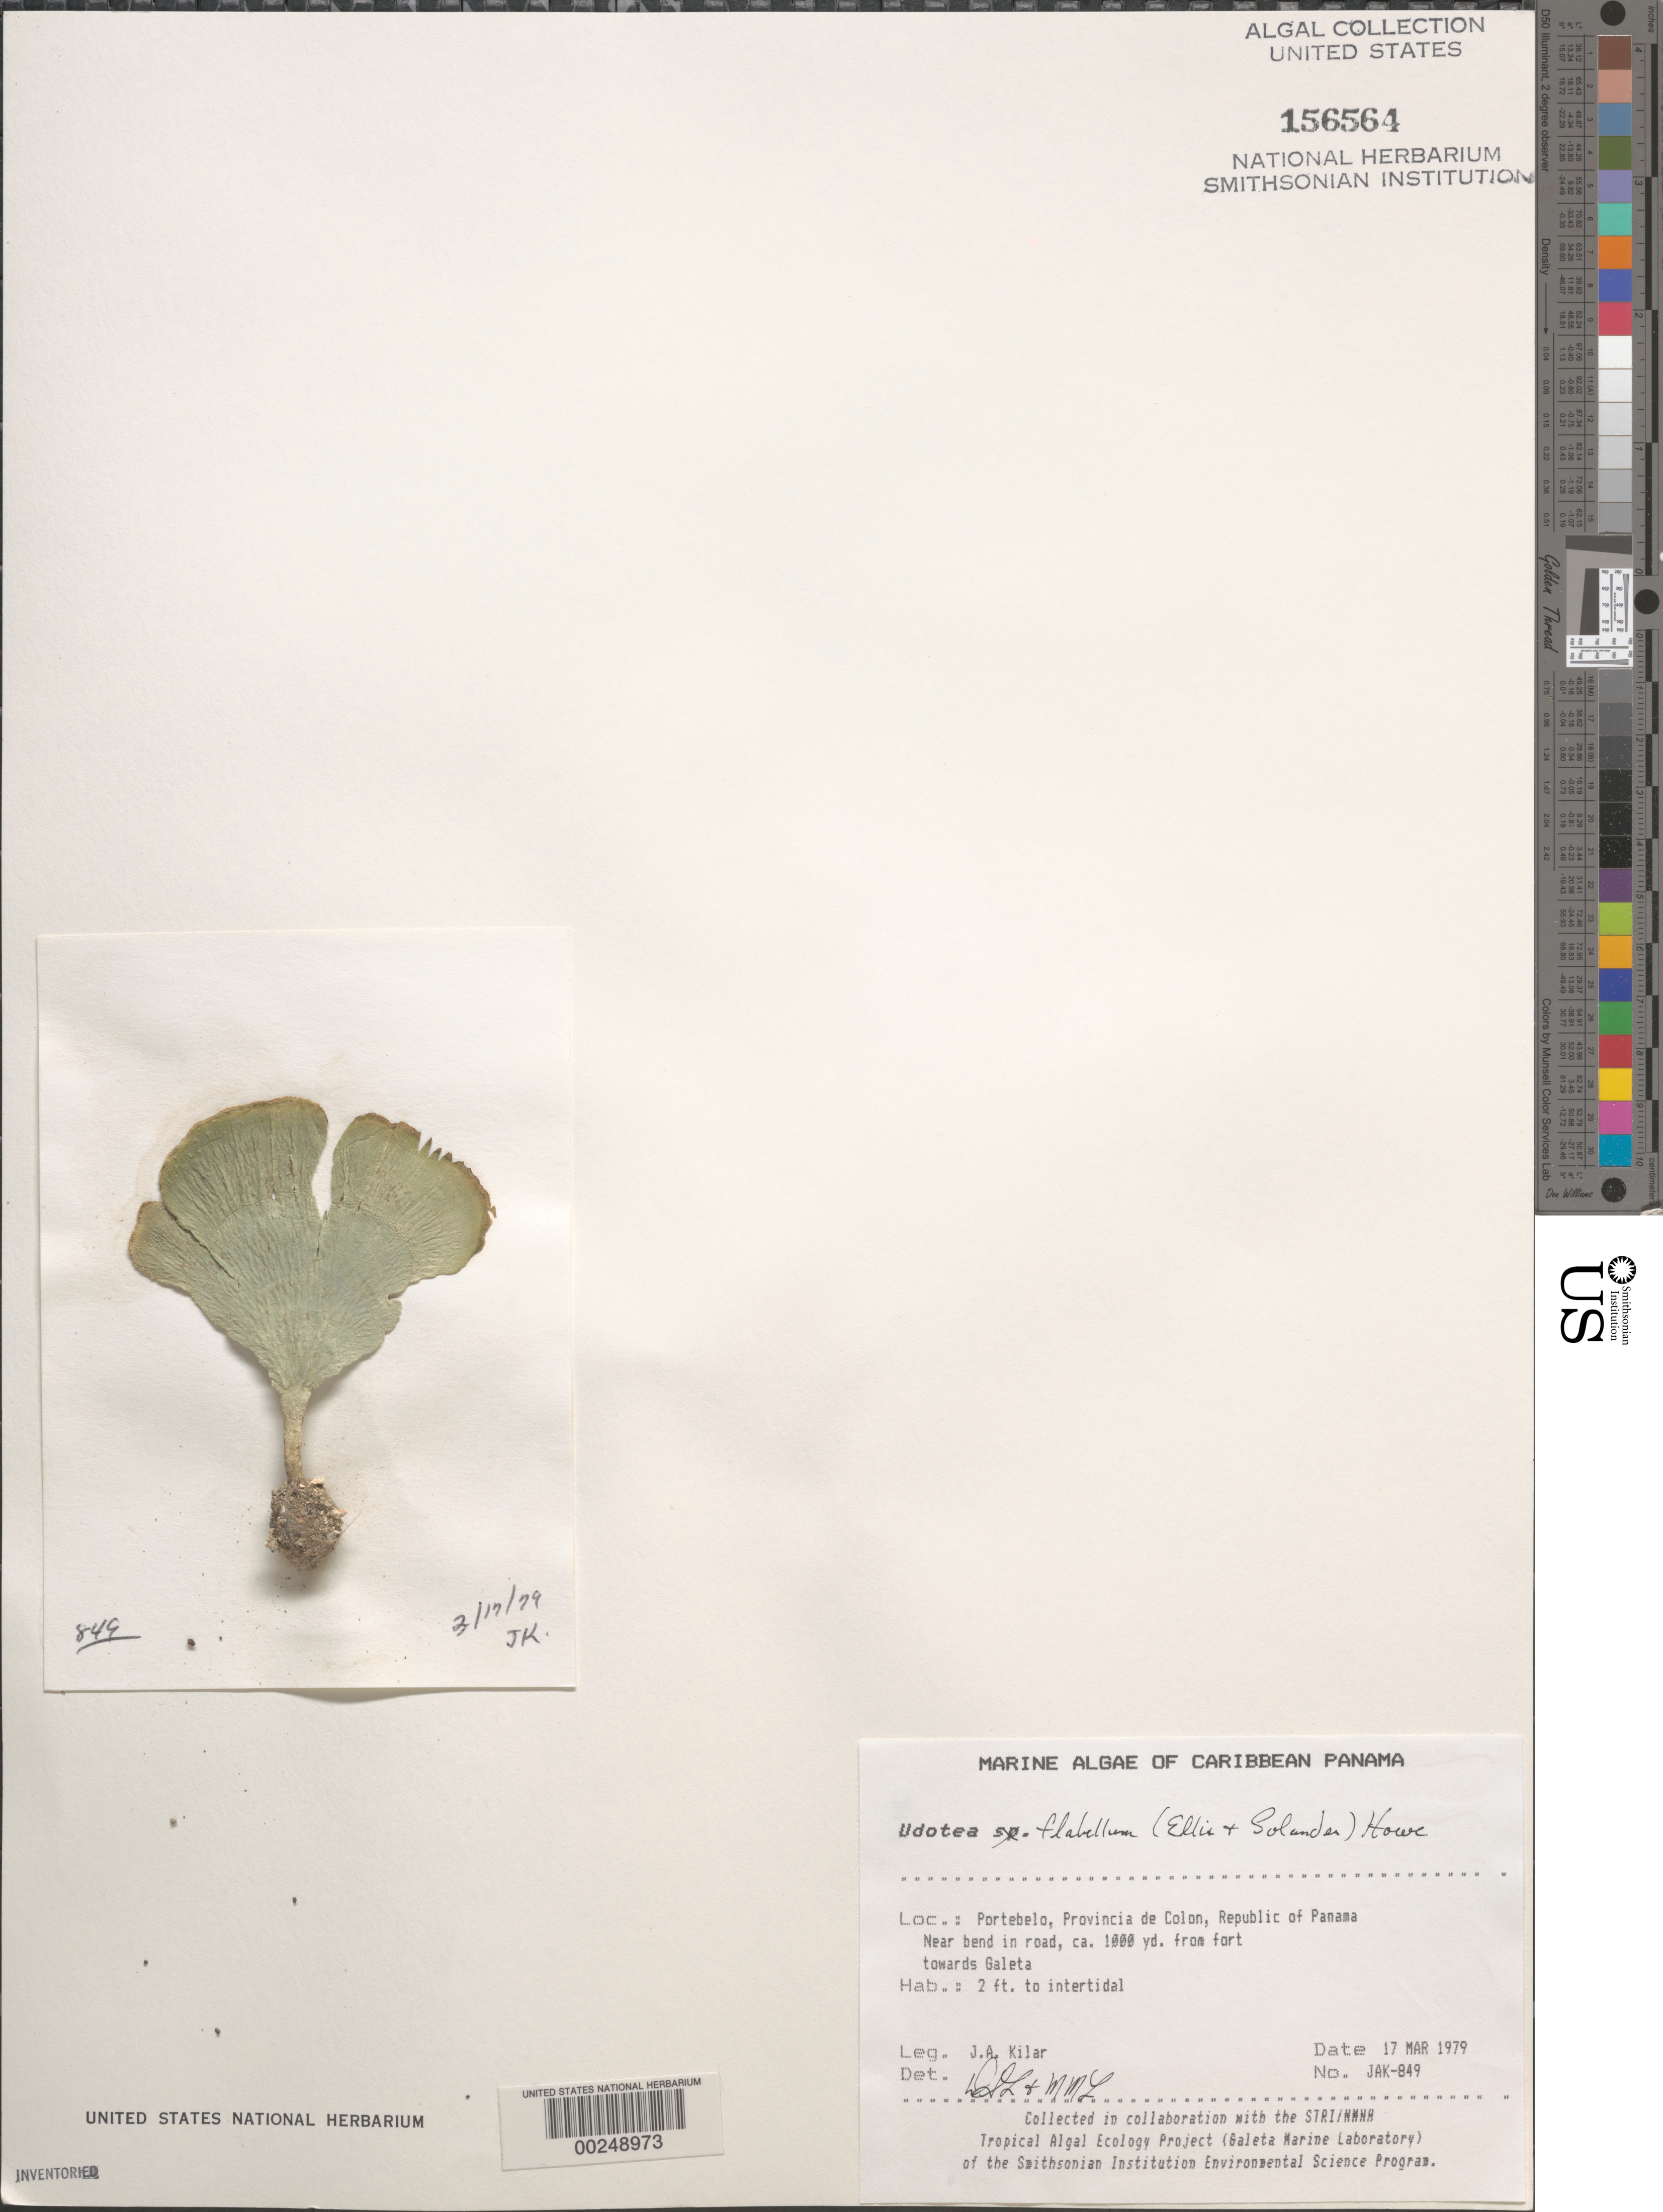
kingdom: Plantae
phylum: Chlorophyta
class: Ulvophyceae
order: Bryopsidales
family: Udoteaceae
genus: Udotea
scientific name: Udotea flabellum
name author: (J. Ellis & Sol.) M. Howe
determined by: Littler, D. S.; Littler, M. M.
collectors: J. A. Kilar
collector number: JAK-849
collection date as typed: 17 Mar 1979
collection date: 1979-03-17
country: Panama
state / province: Colón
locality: Portebelo, near the Fort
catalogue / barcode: US 156564